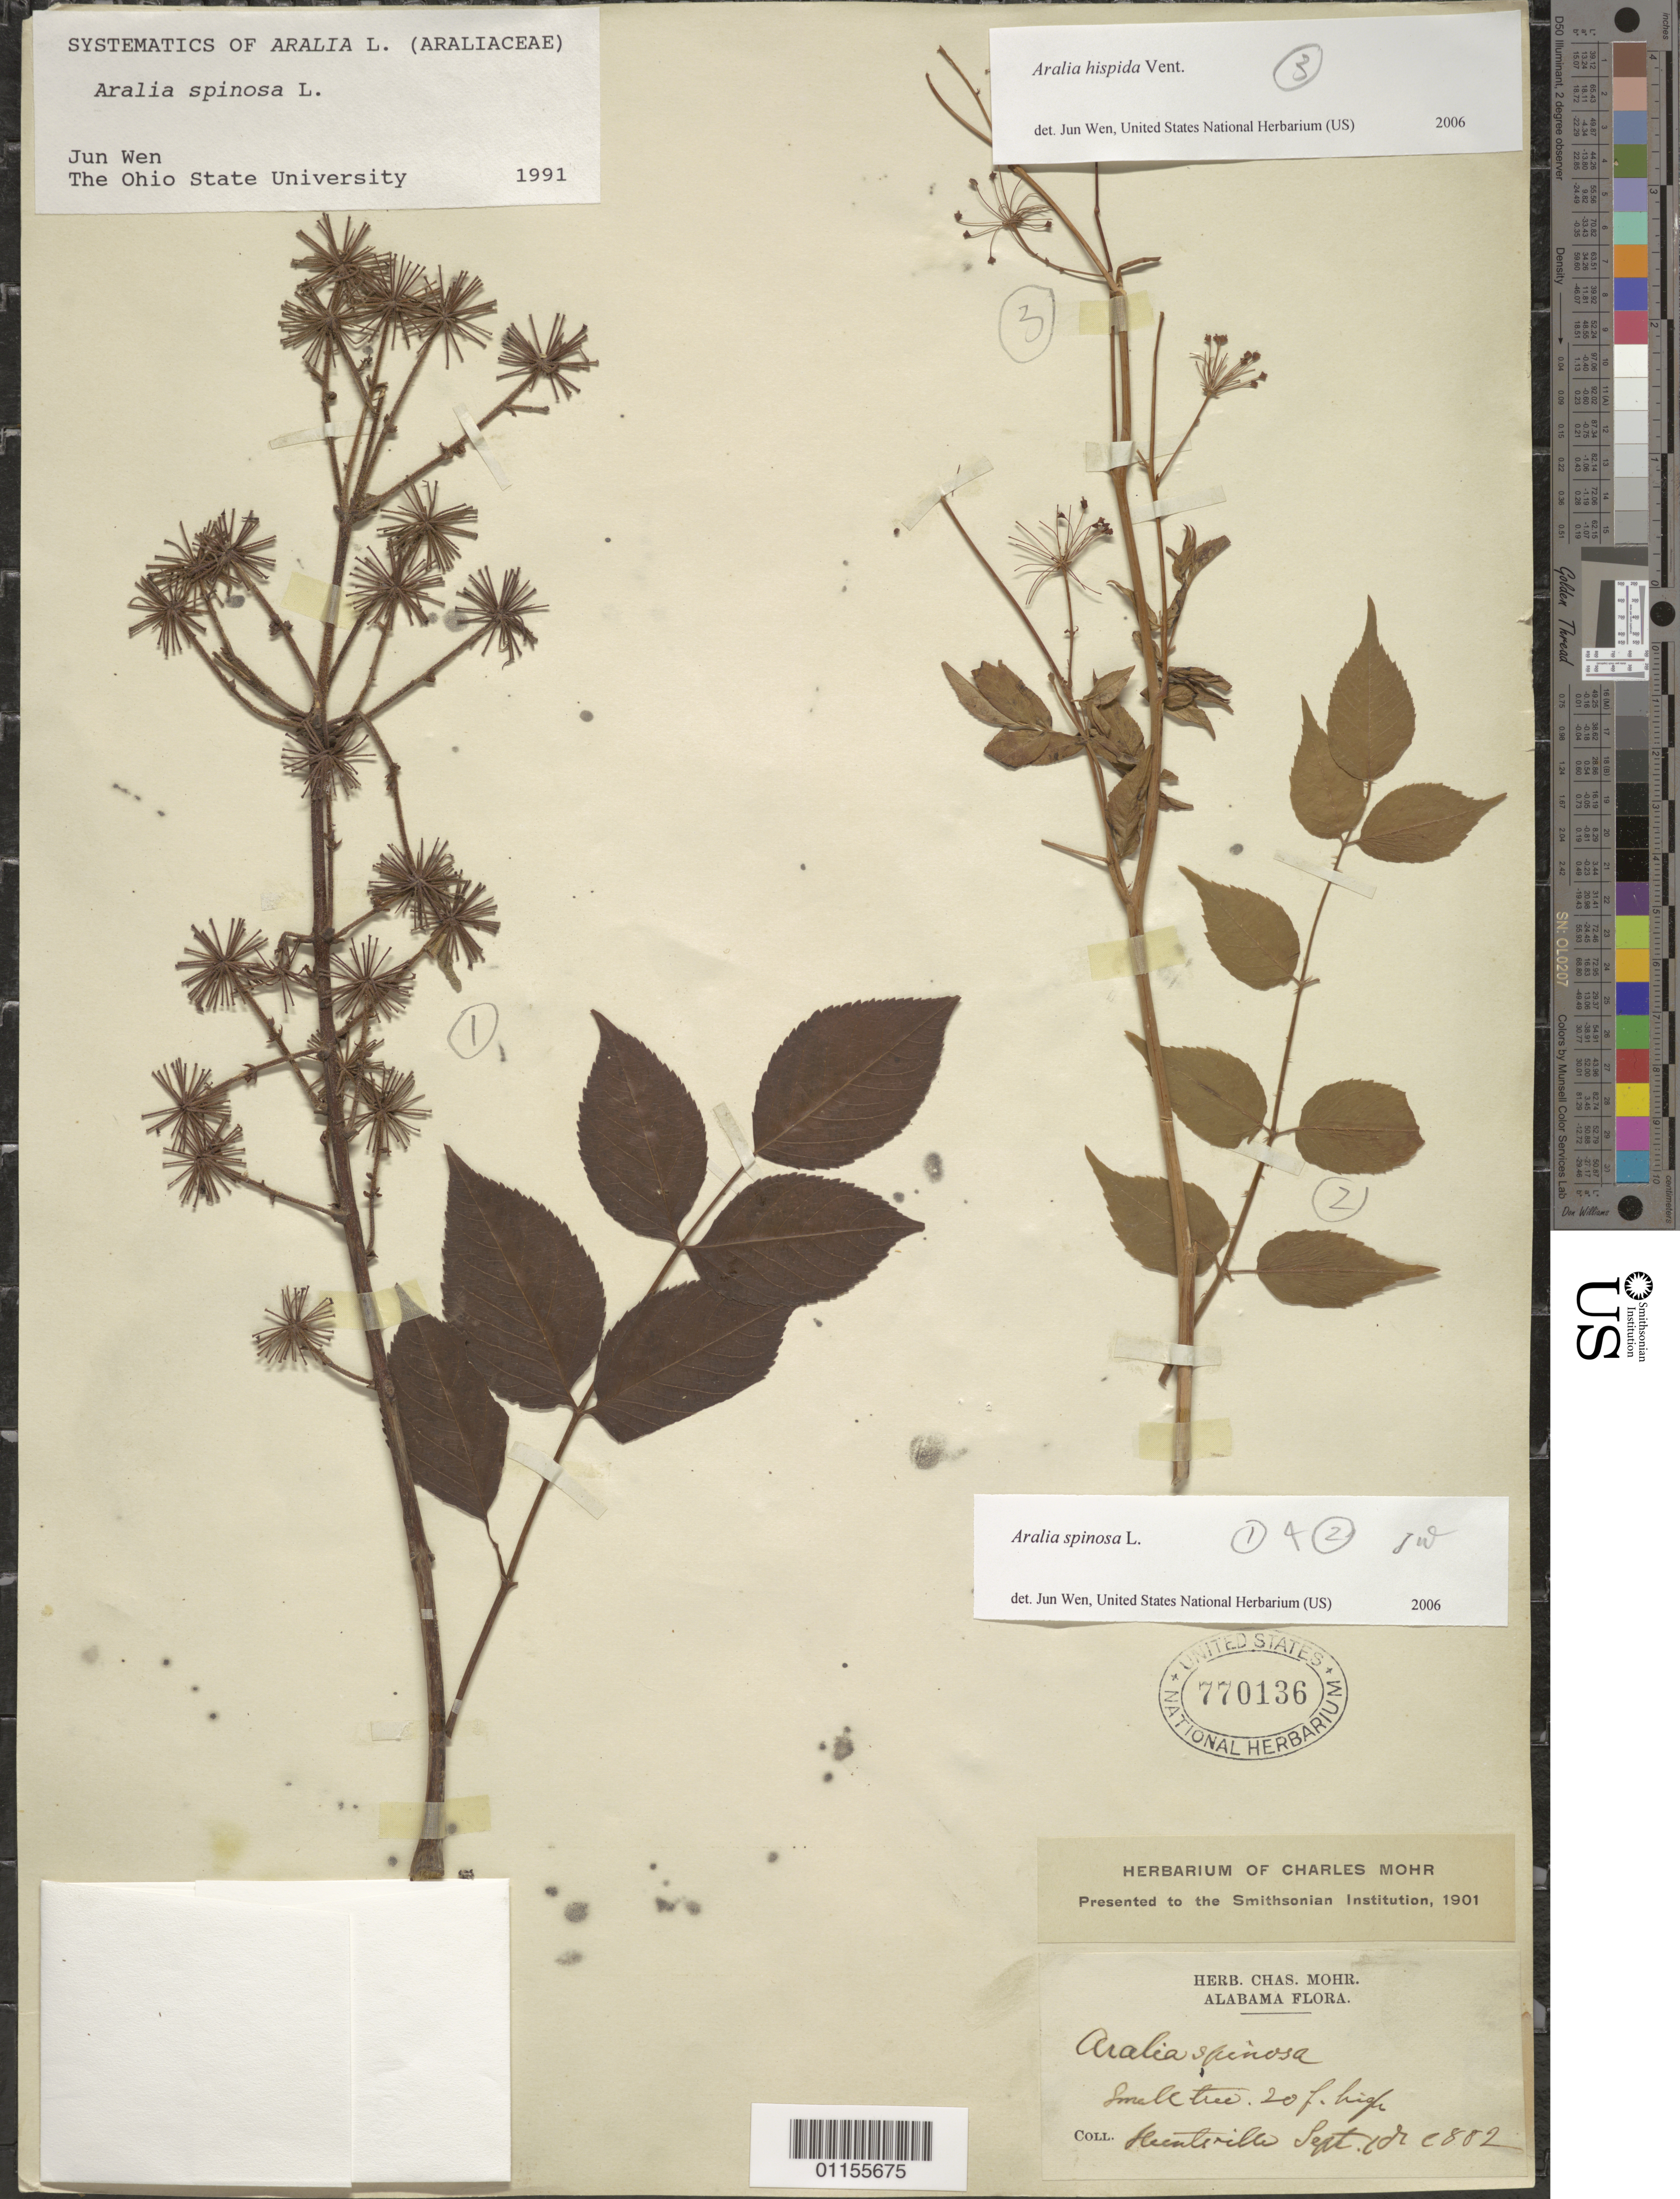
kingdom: Plantae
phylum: Tracheophyta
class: Magnoliopsida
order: Apiales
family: Araliaceae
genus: Aralia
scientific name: Aralia spinosa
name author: L.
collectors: C. T. Mohr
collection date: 1882-09-10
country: United States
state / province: Alabama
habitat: Small tree.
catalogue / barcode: US 770136